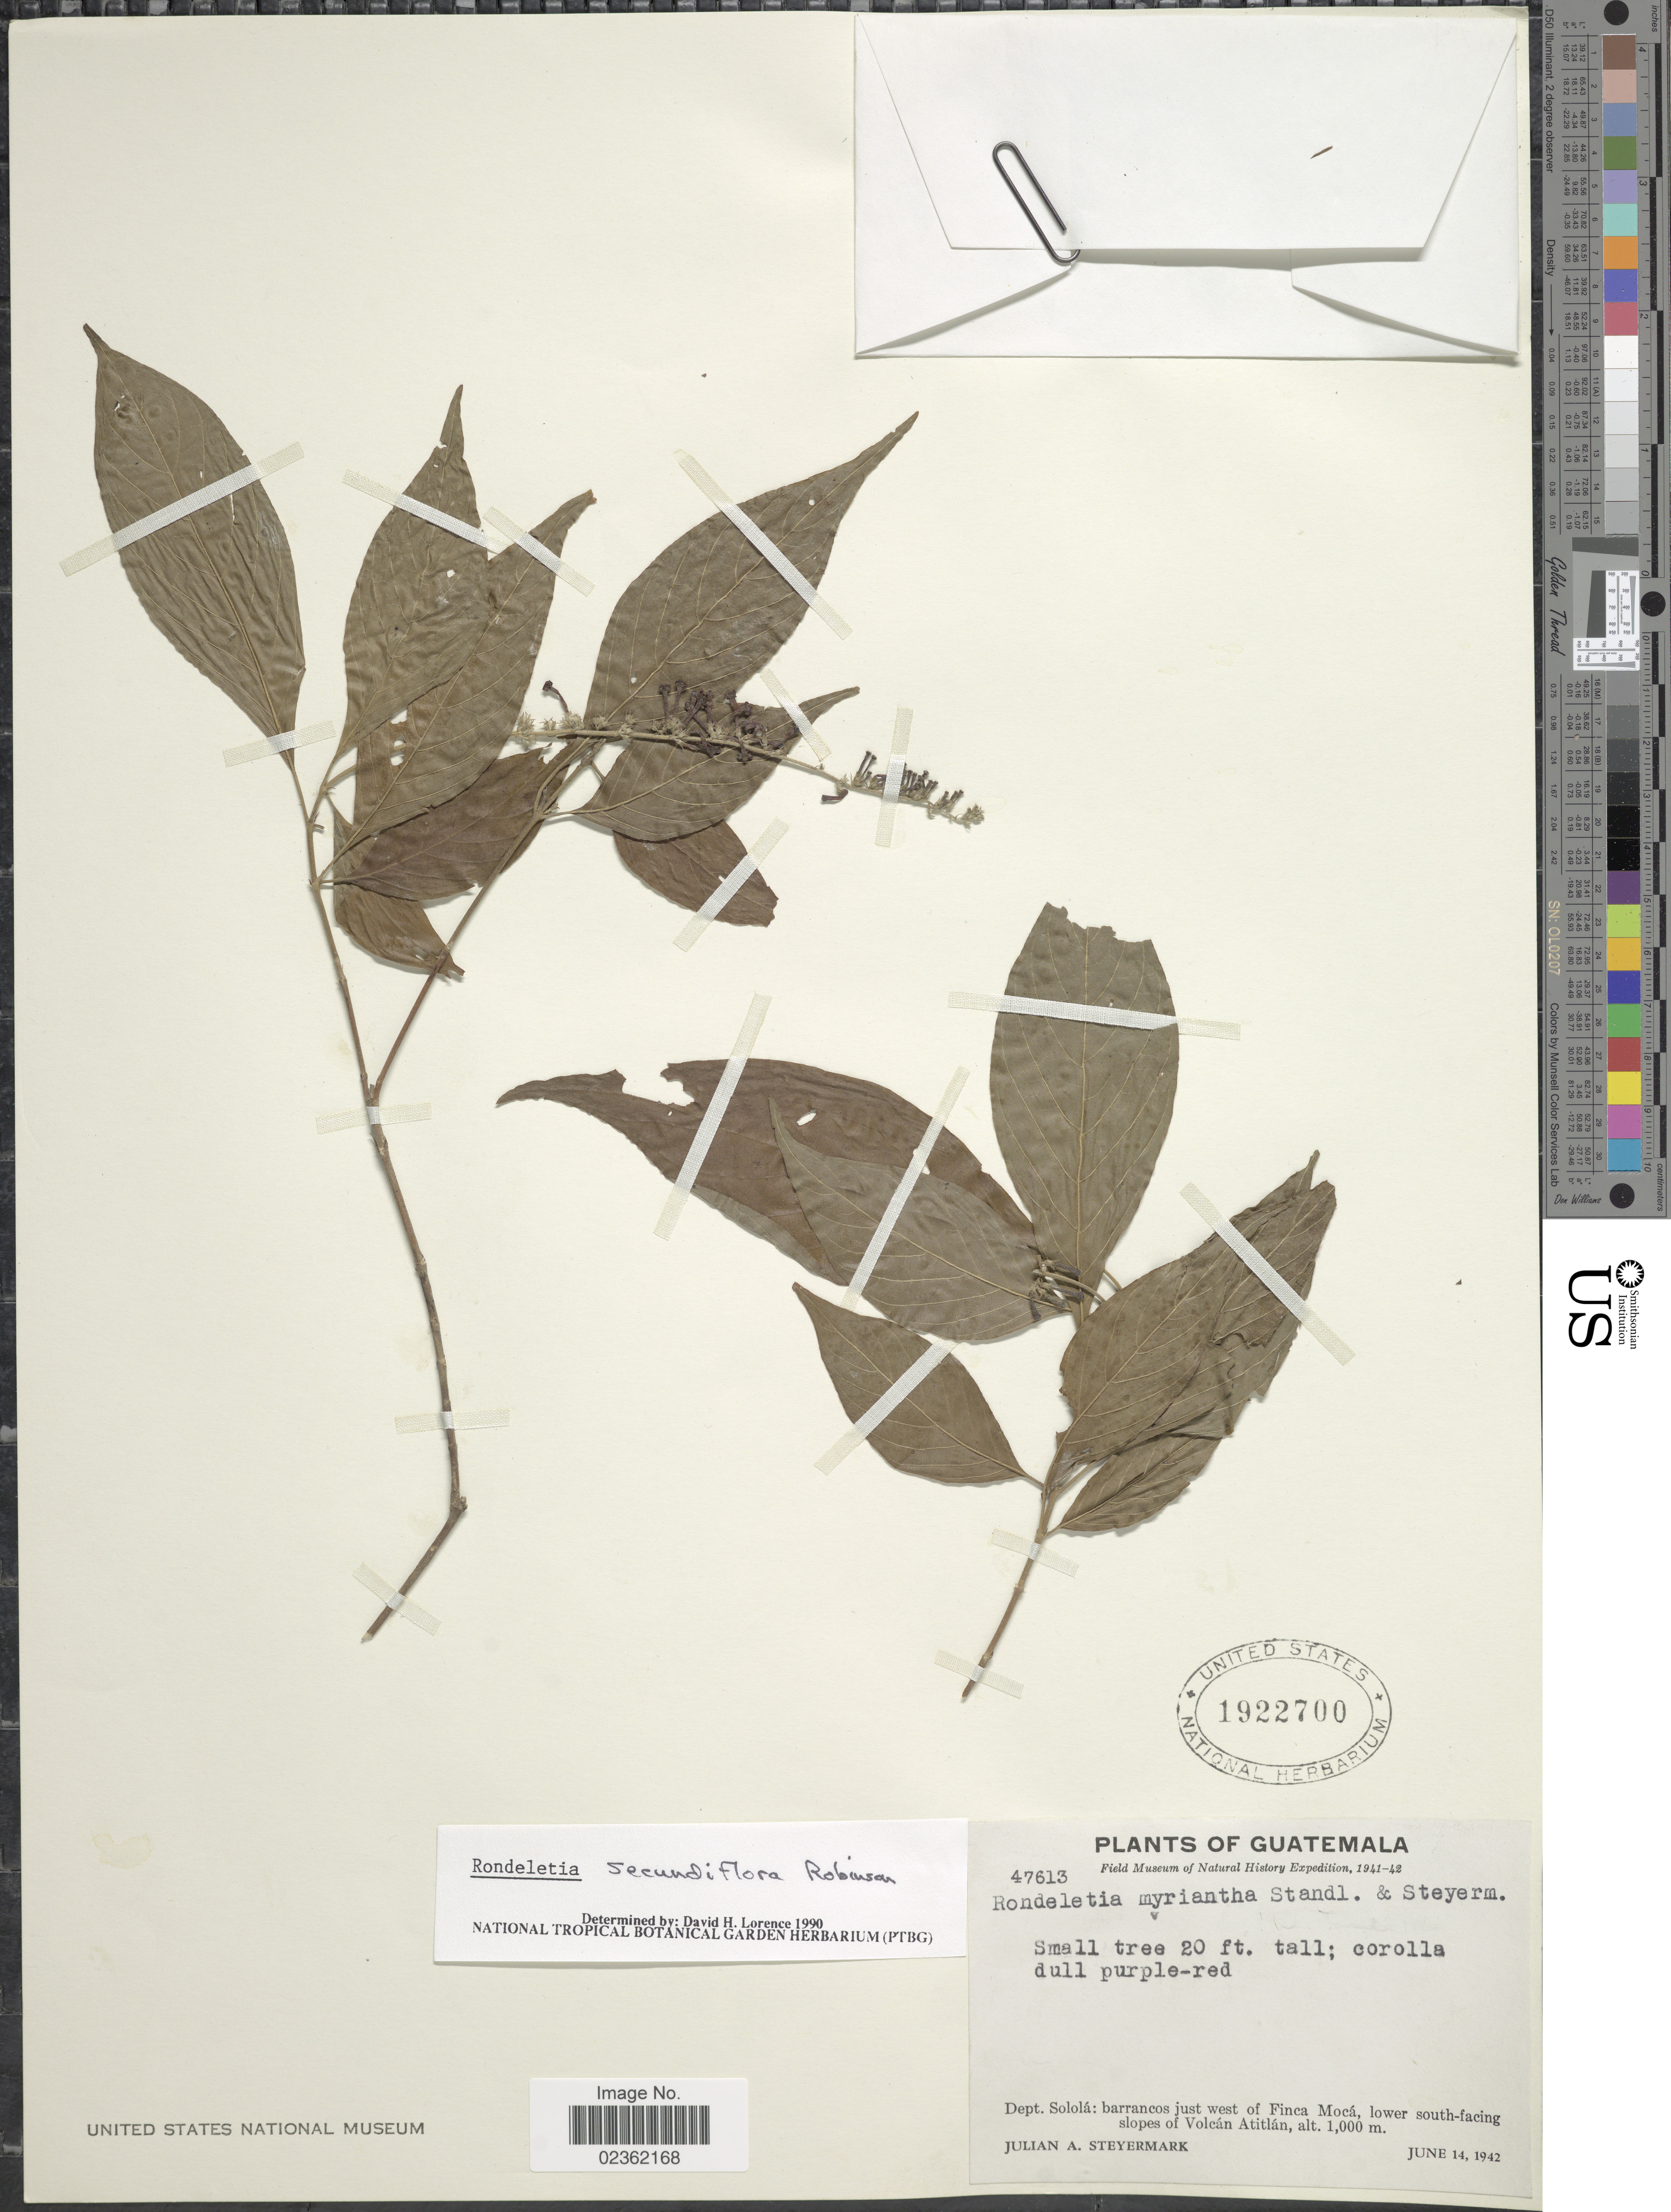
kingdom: Plantae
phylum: Tracheophyta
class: Magnoliopsida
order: Gentianales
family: Rubiaceae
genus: Rondeletia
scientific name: Rondeletia secundiflora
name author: B.L. Rob.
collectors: J. Steyermark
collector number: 47613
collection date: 1942-06-14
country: Guatemala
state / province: Sololá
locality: Barrancos just west of Finca Moca, lower south-facing slopes of Volcan Atitlan.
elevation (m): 1000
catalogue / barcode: US 1922700